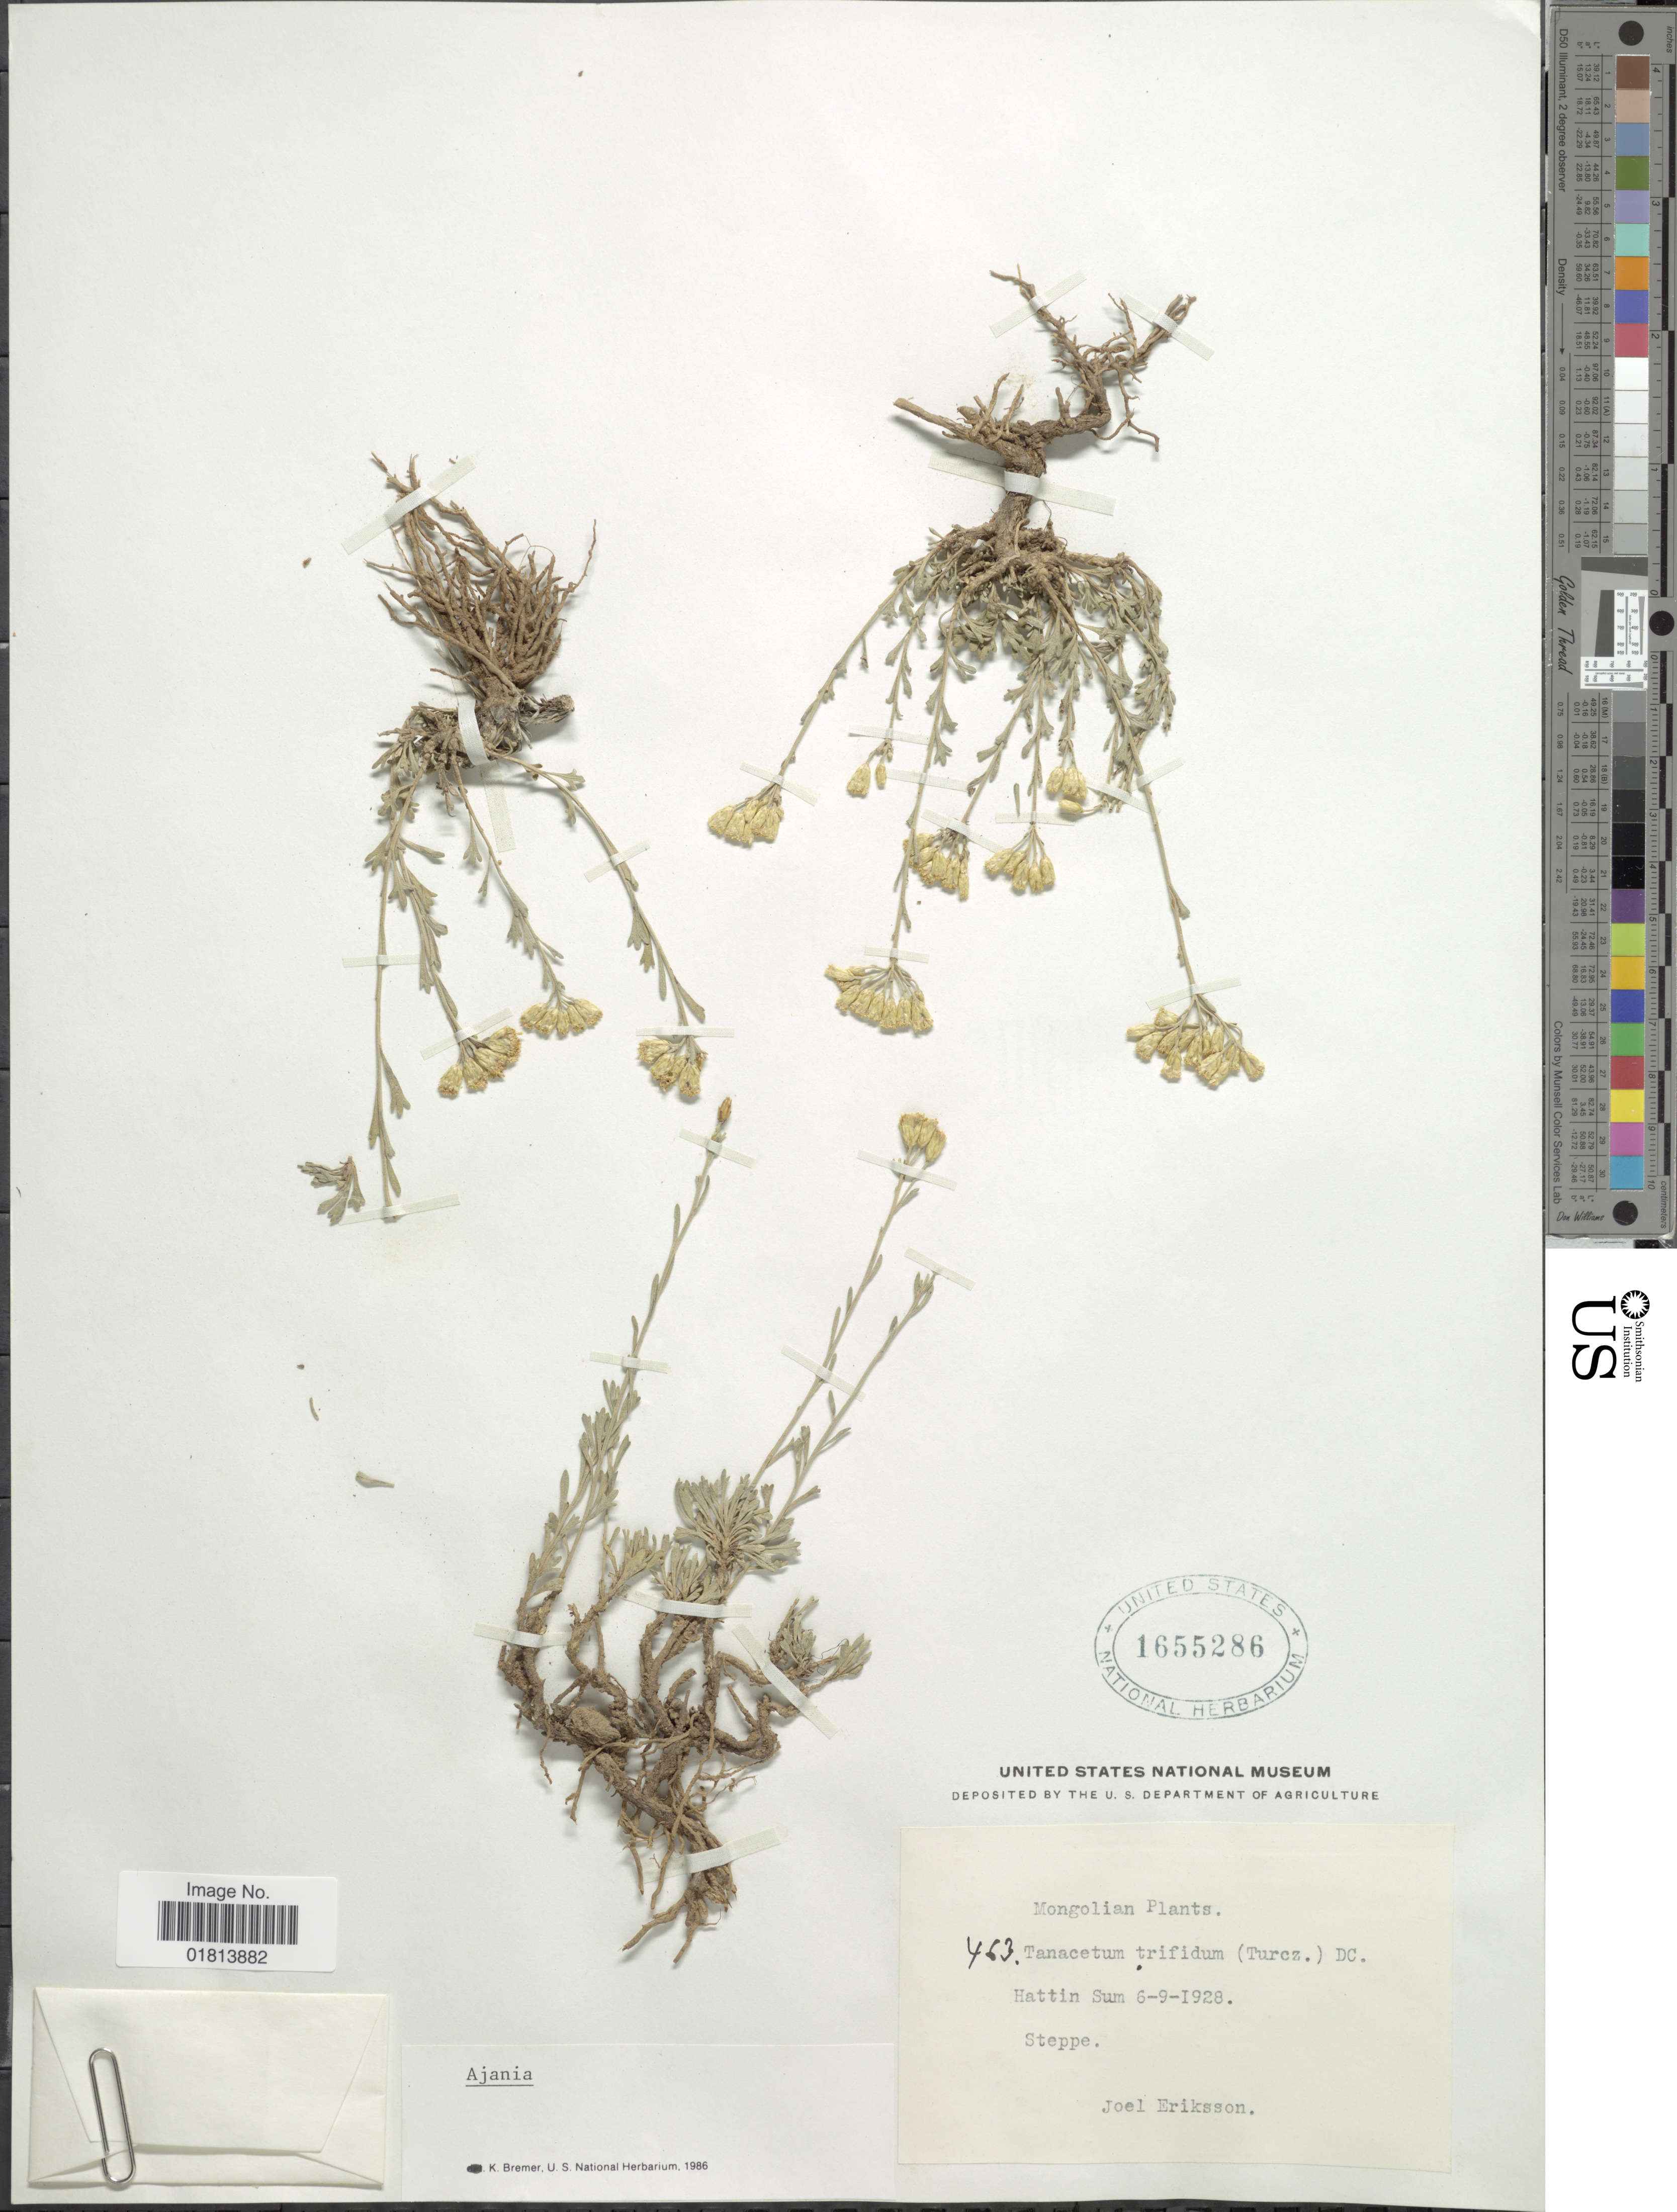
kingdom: Plantae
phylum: Tracheophyta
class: Magnoliopsida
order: Asterales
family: Asteraceae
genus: Ajania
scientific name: Ajania trifida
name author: (Turcz.) DC.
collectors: J. Eriksson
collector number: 463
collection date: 1928-09-06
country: Mongolia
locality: Mogolian, Hattin Sum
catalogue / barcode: US 1655286